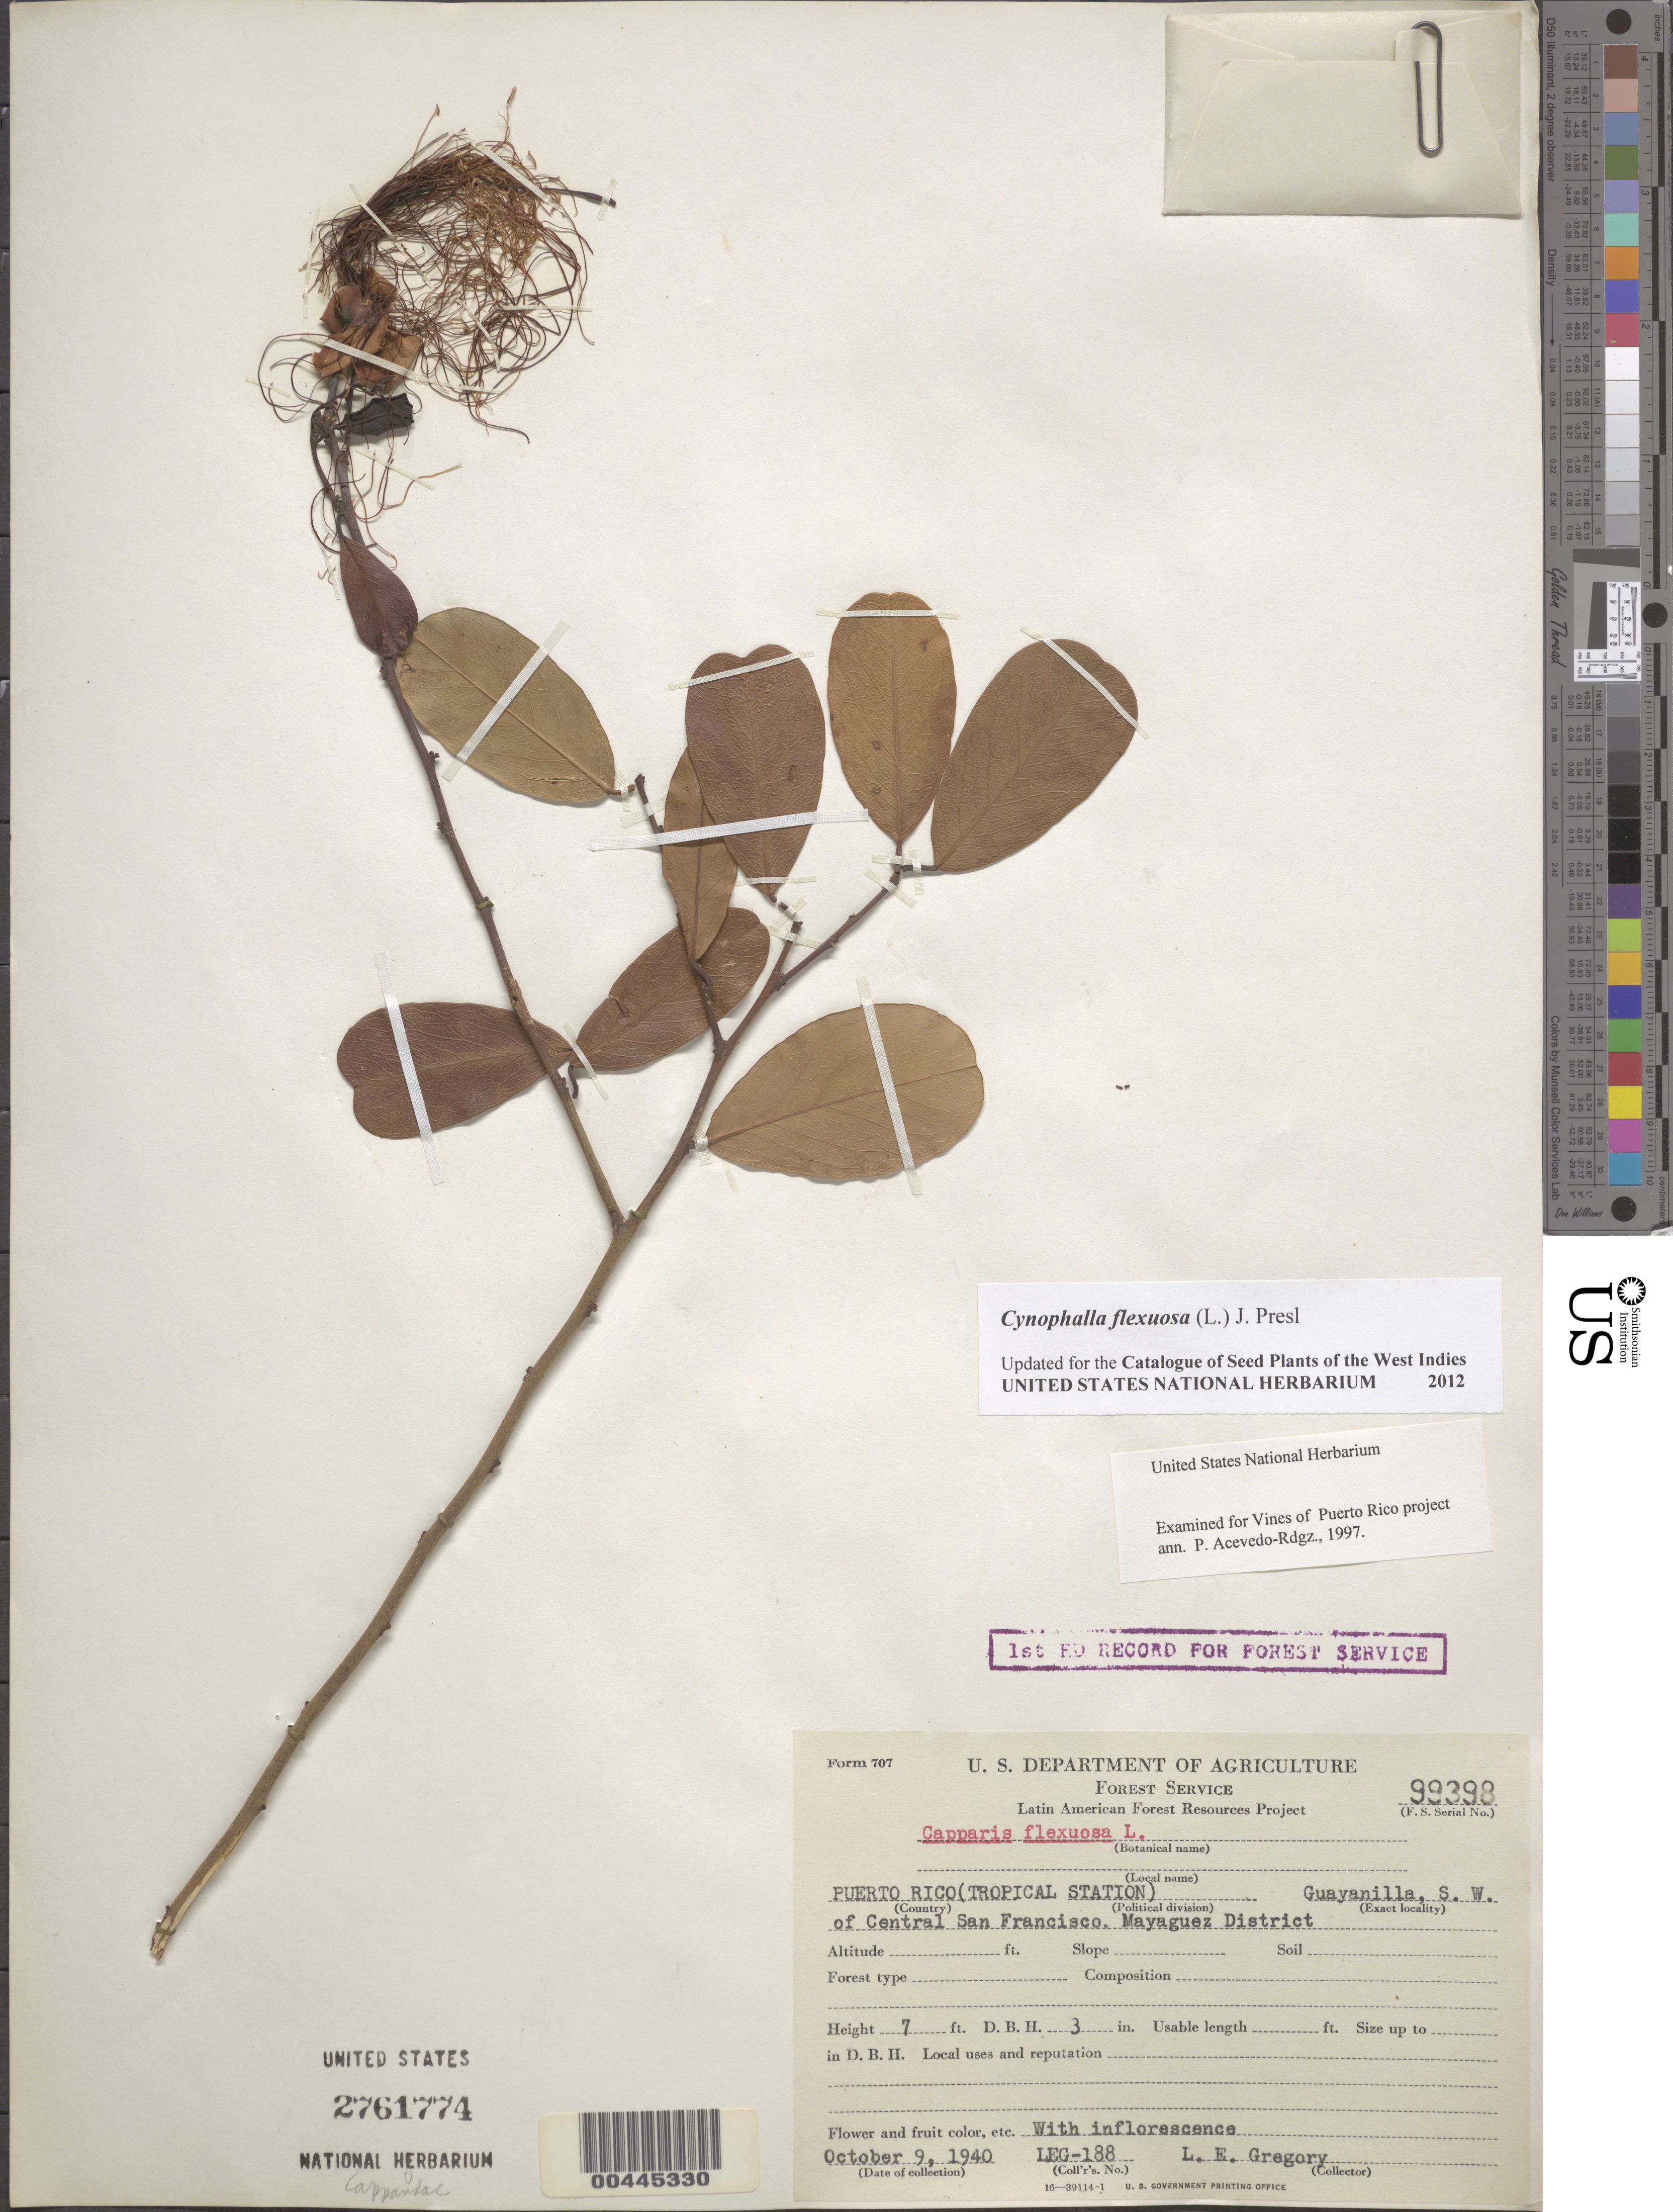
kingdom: Plantae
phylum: Tracheophyta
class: Magnoliopsida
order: Brassicales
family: Capparaceae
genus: Capparis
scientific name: Capparis flexuosa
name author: (L.) L.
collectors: L. E. Gregory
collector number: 188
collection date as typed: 09 Oct 1940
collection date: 1940-10-09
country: Puerto Rico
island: Greater Antilles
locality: Guayanilla, SW of Central San Francisco, Mayaguez District.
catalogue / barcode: US 2761774